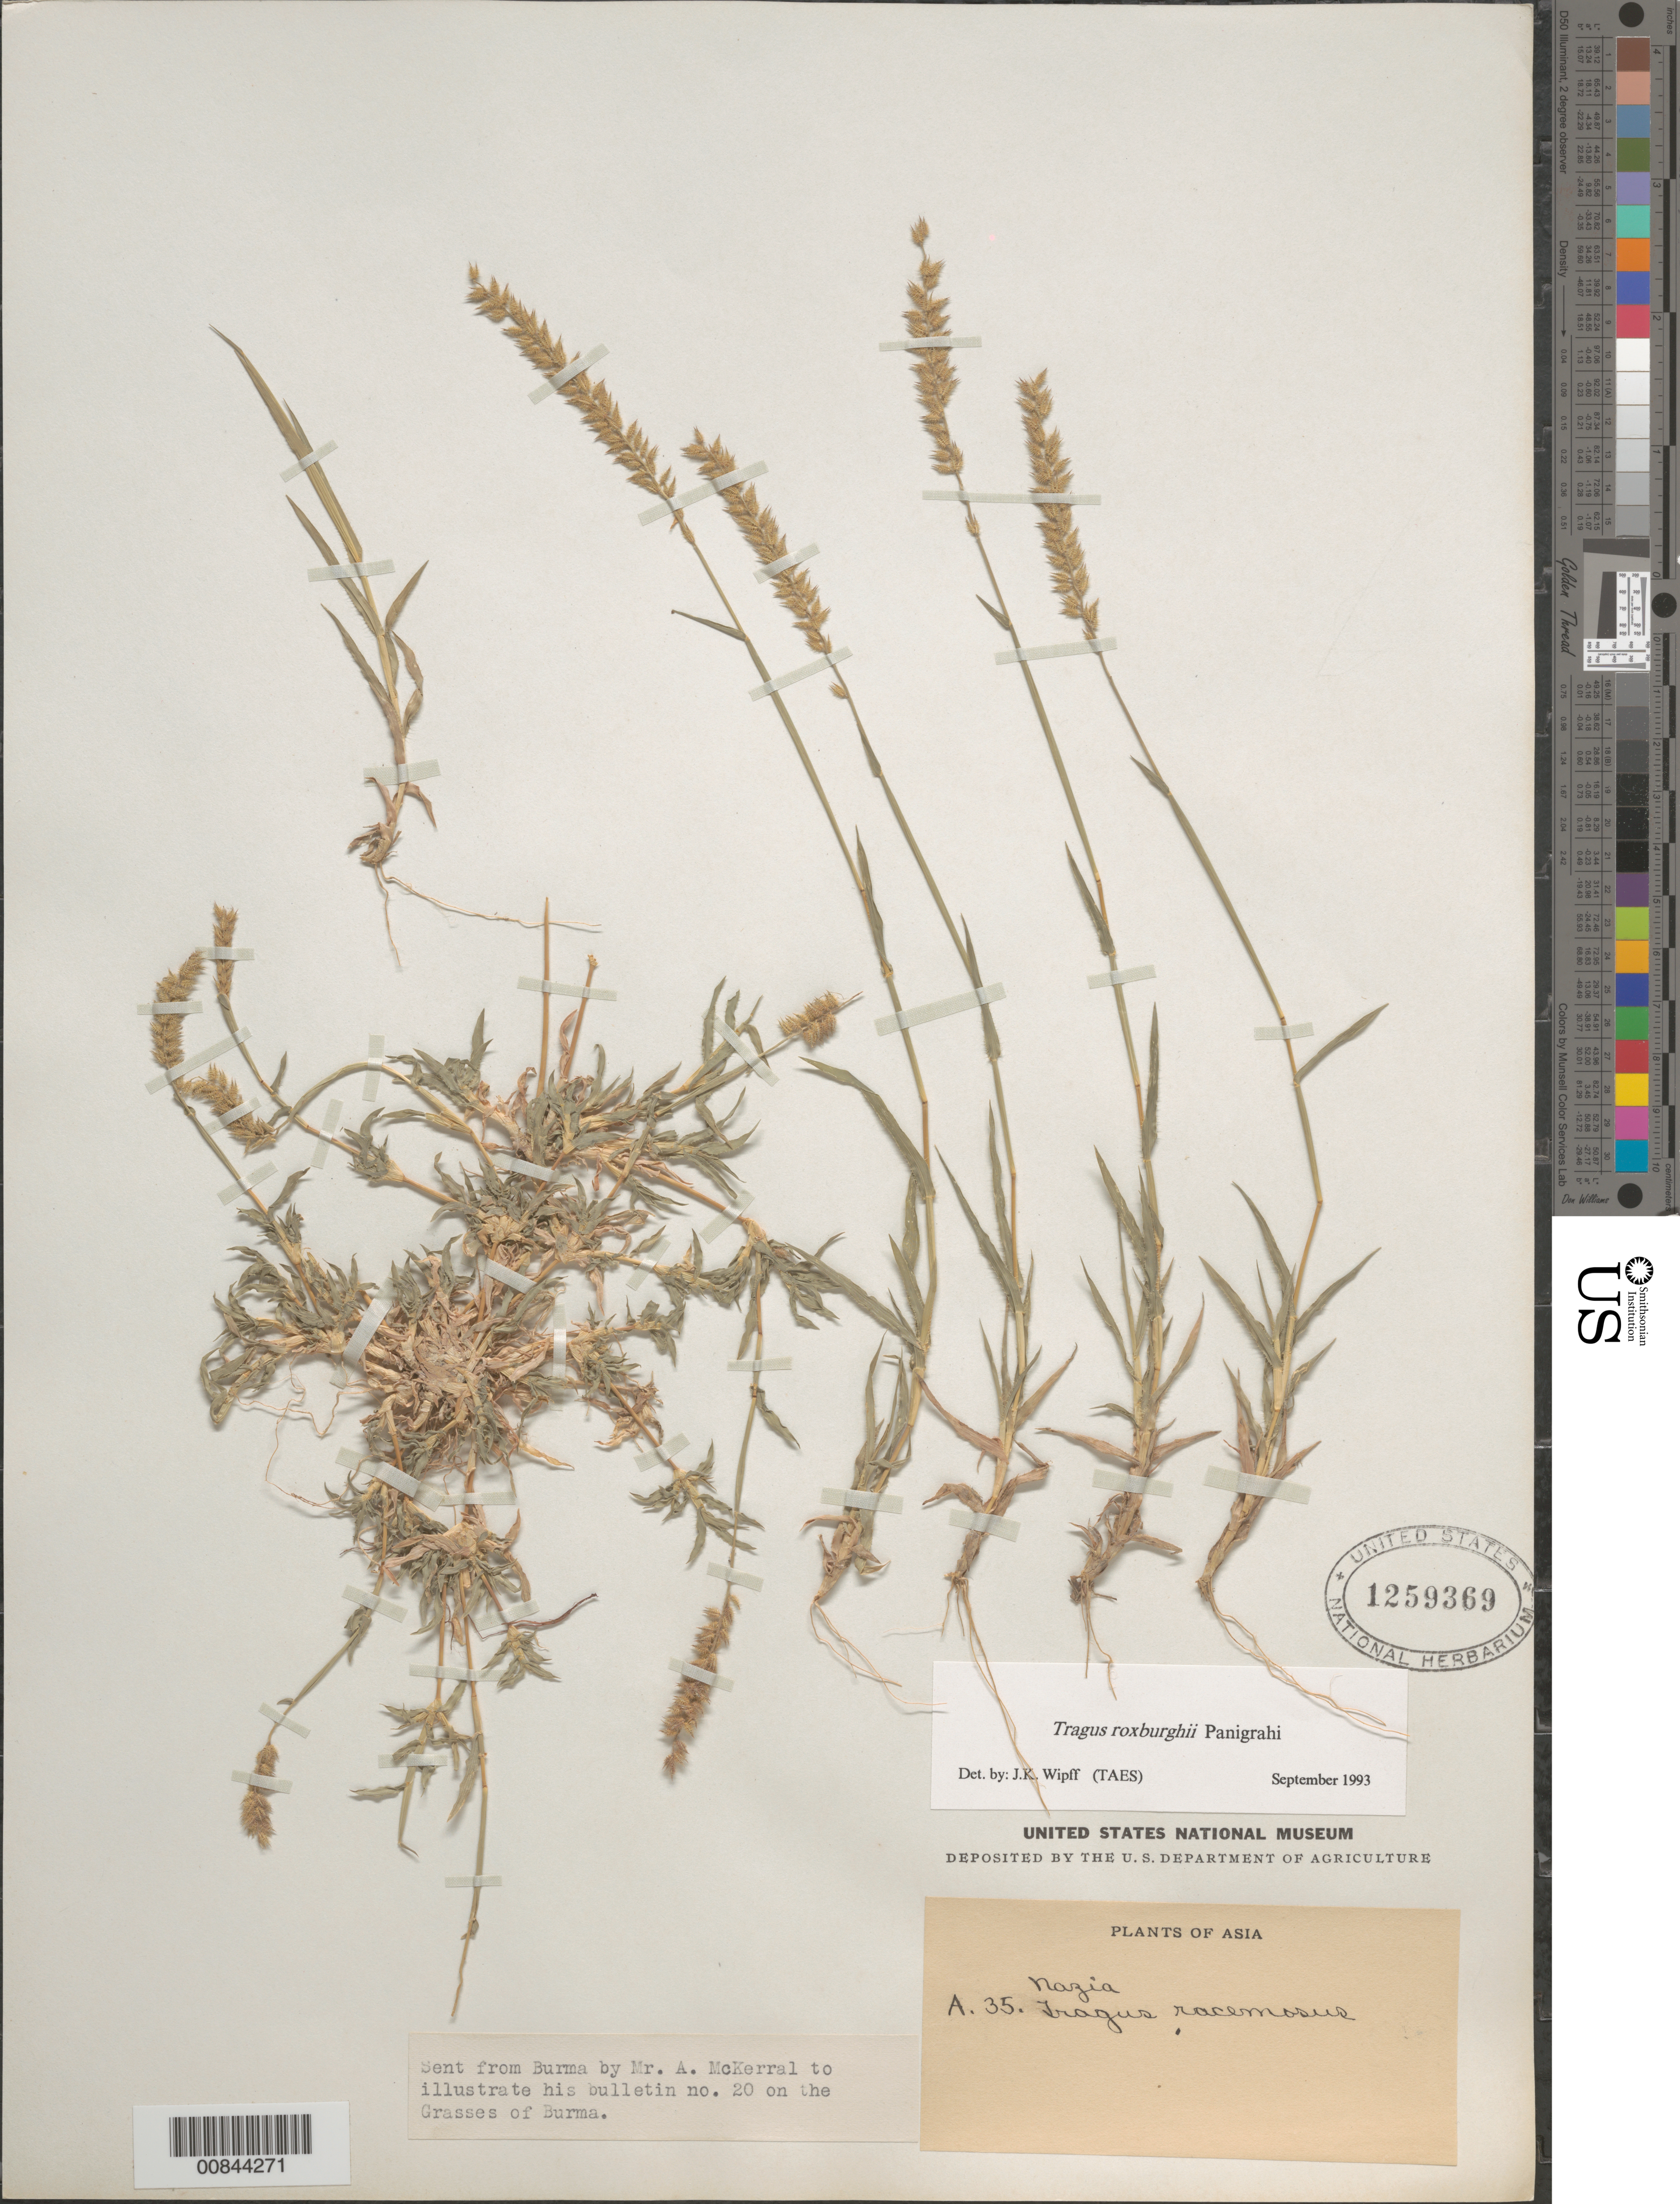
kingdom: Plantae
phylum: Tracheophyta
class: Liliopsida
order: Poales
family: Poaceae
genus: Tragus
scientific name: Tragus roxburghii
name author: Panigrahi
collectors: A. McKerral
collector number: A 35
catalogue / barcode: US 1259369